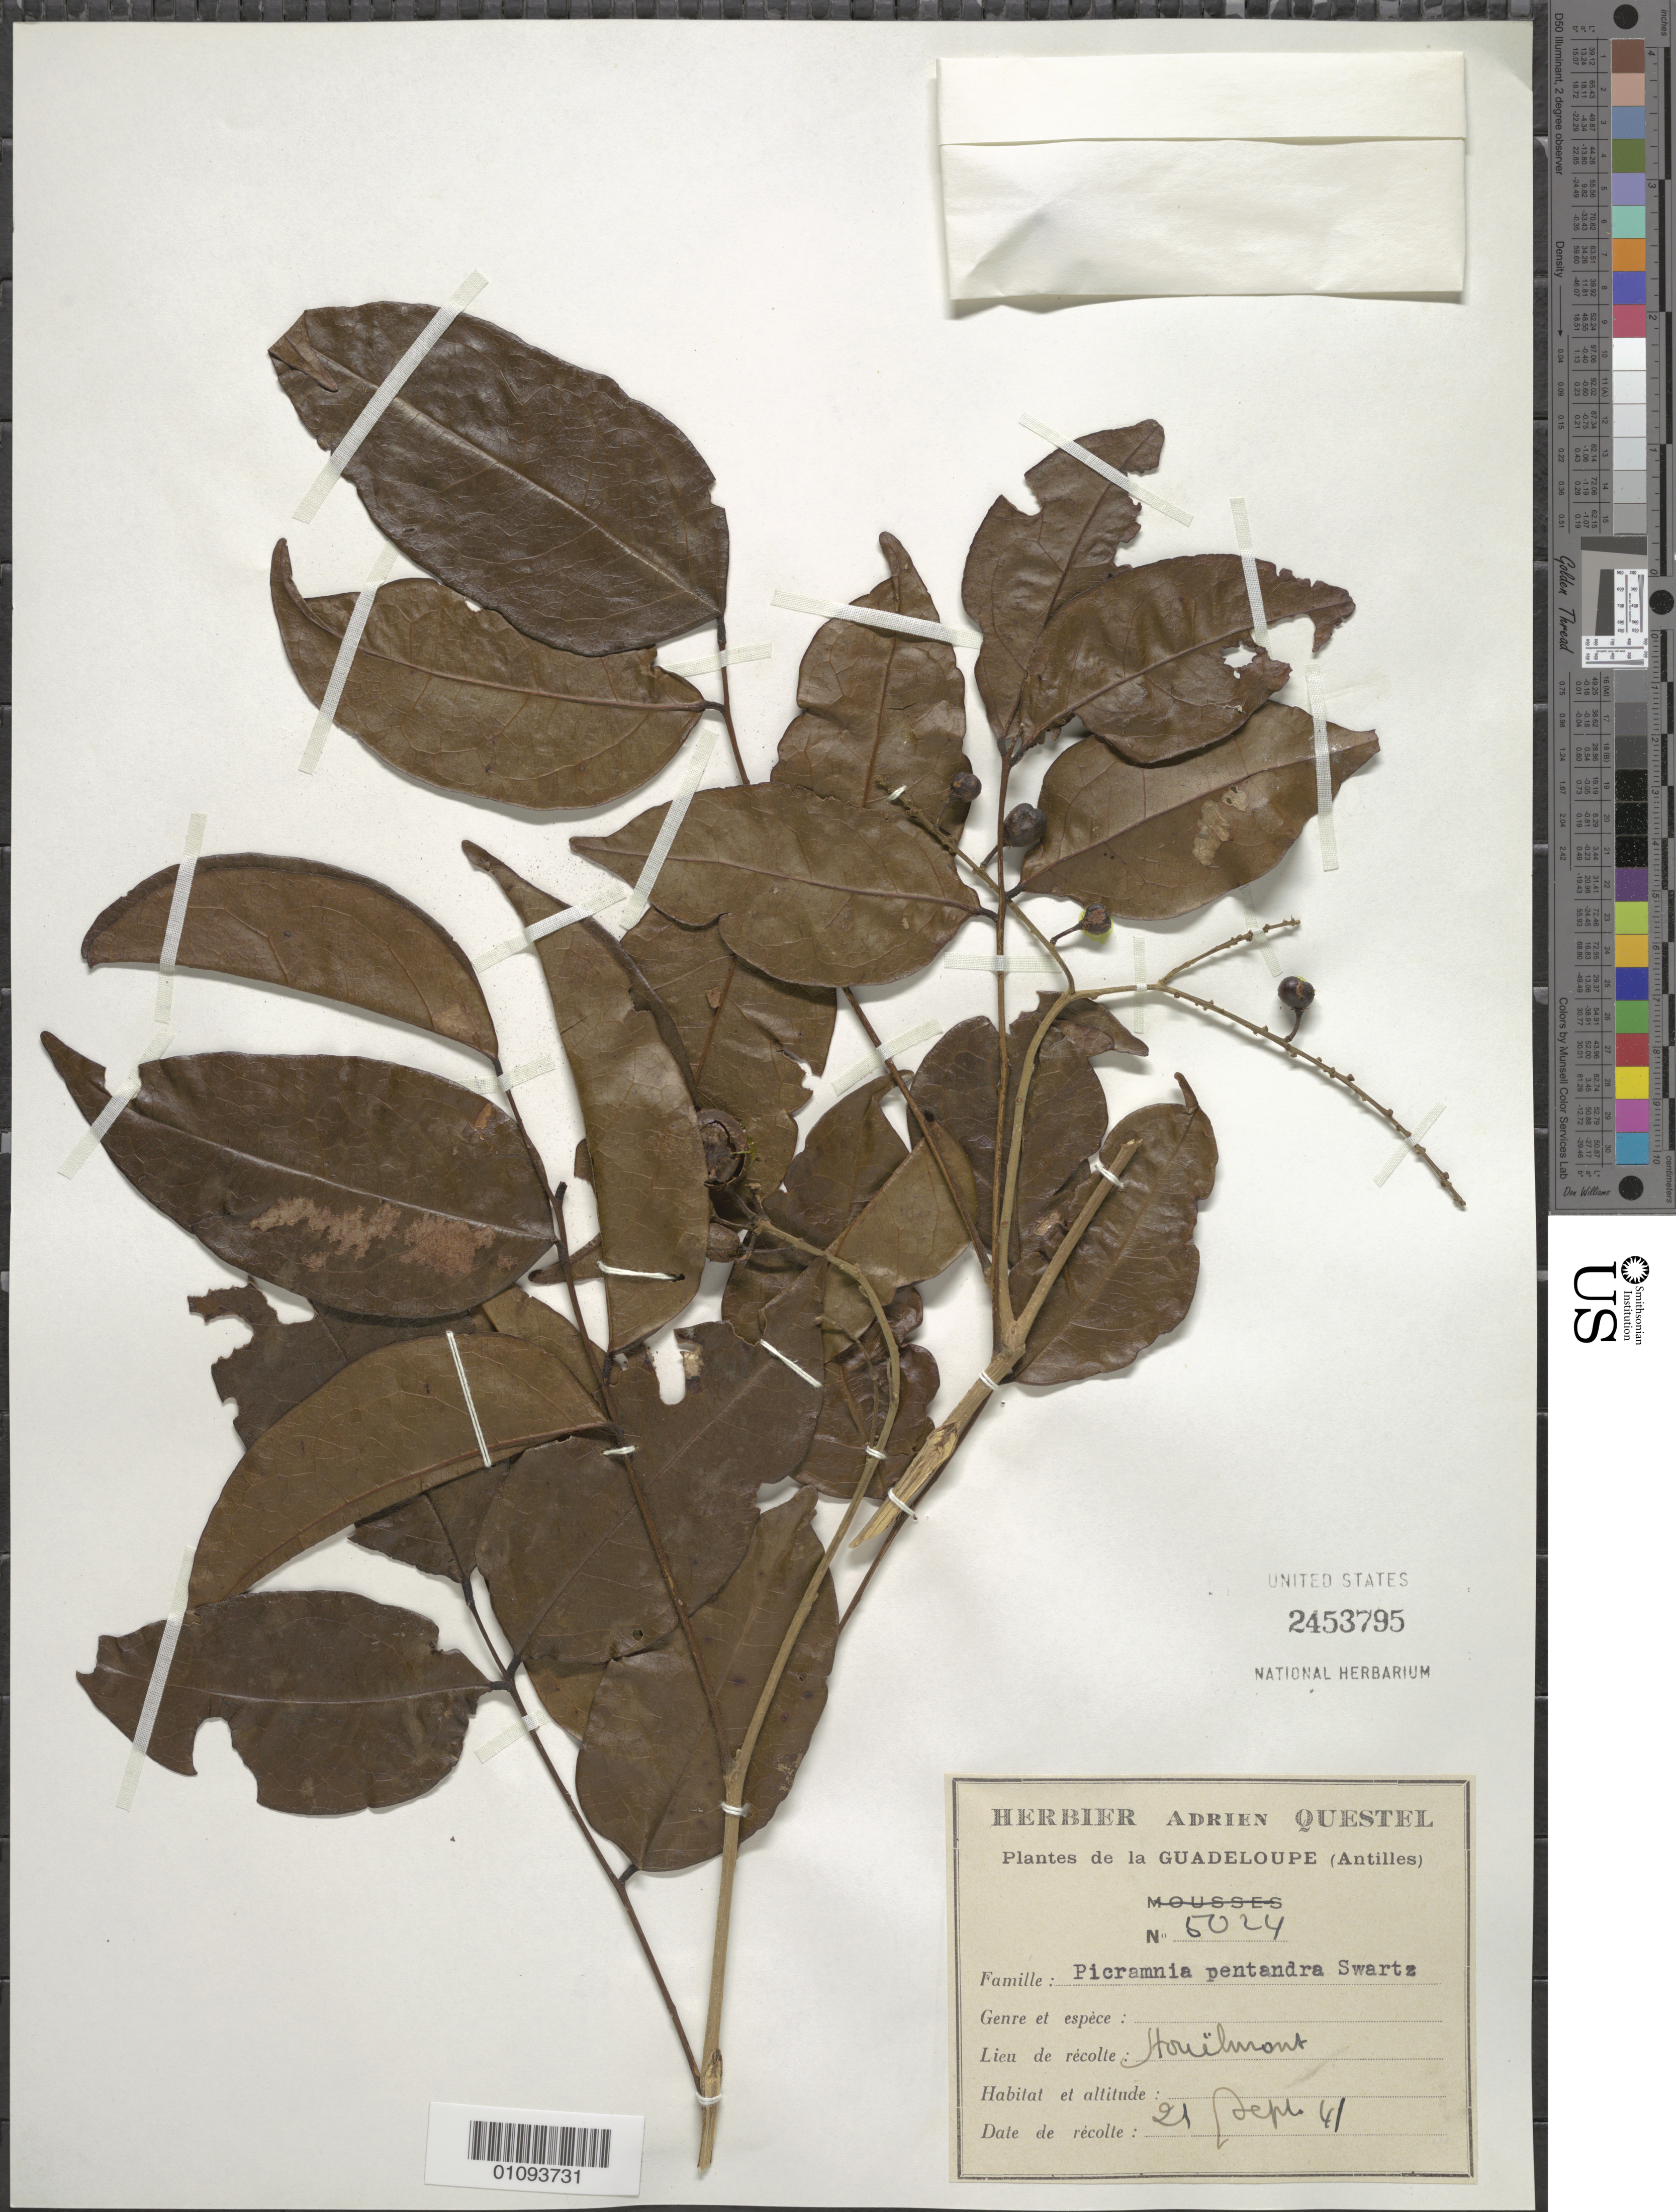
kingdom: Plantae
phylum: Tracheophyta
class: Magnoliopsida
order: Picramniales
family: Picramniaceae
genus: Picramnia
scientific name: Picramnia pentandra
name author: Sw.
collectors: A. Questel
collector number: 5024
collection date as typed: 21 Sep 1941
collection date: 1941-09-21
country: Guadeloupe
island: Basse Terre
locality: Houelemont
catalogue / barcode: US 2453795